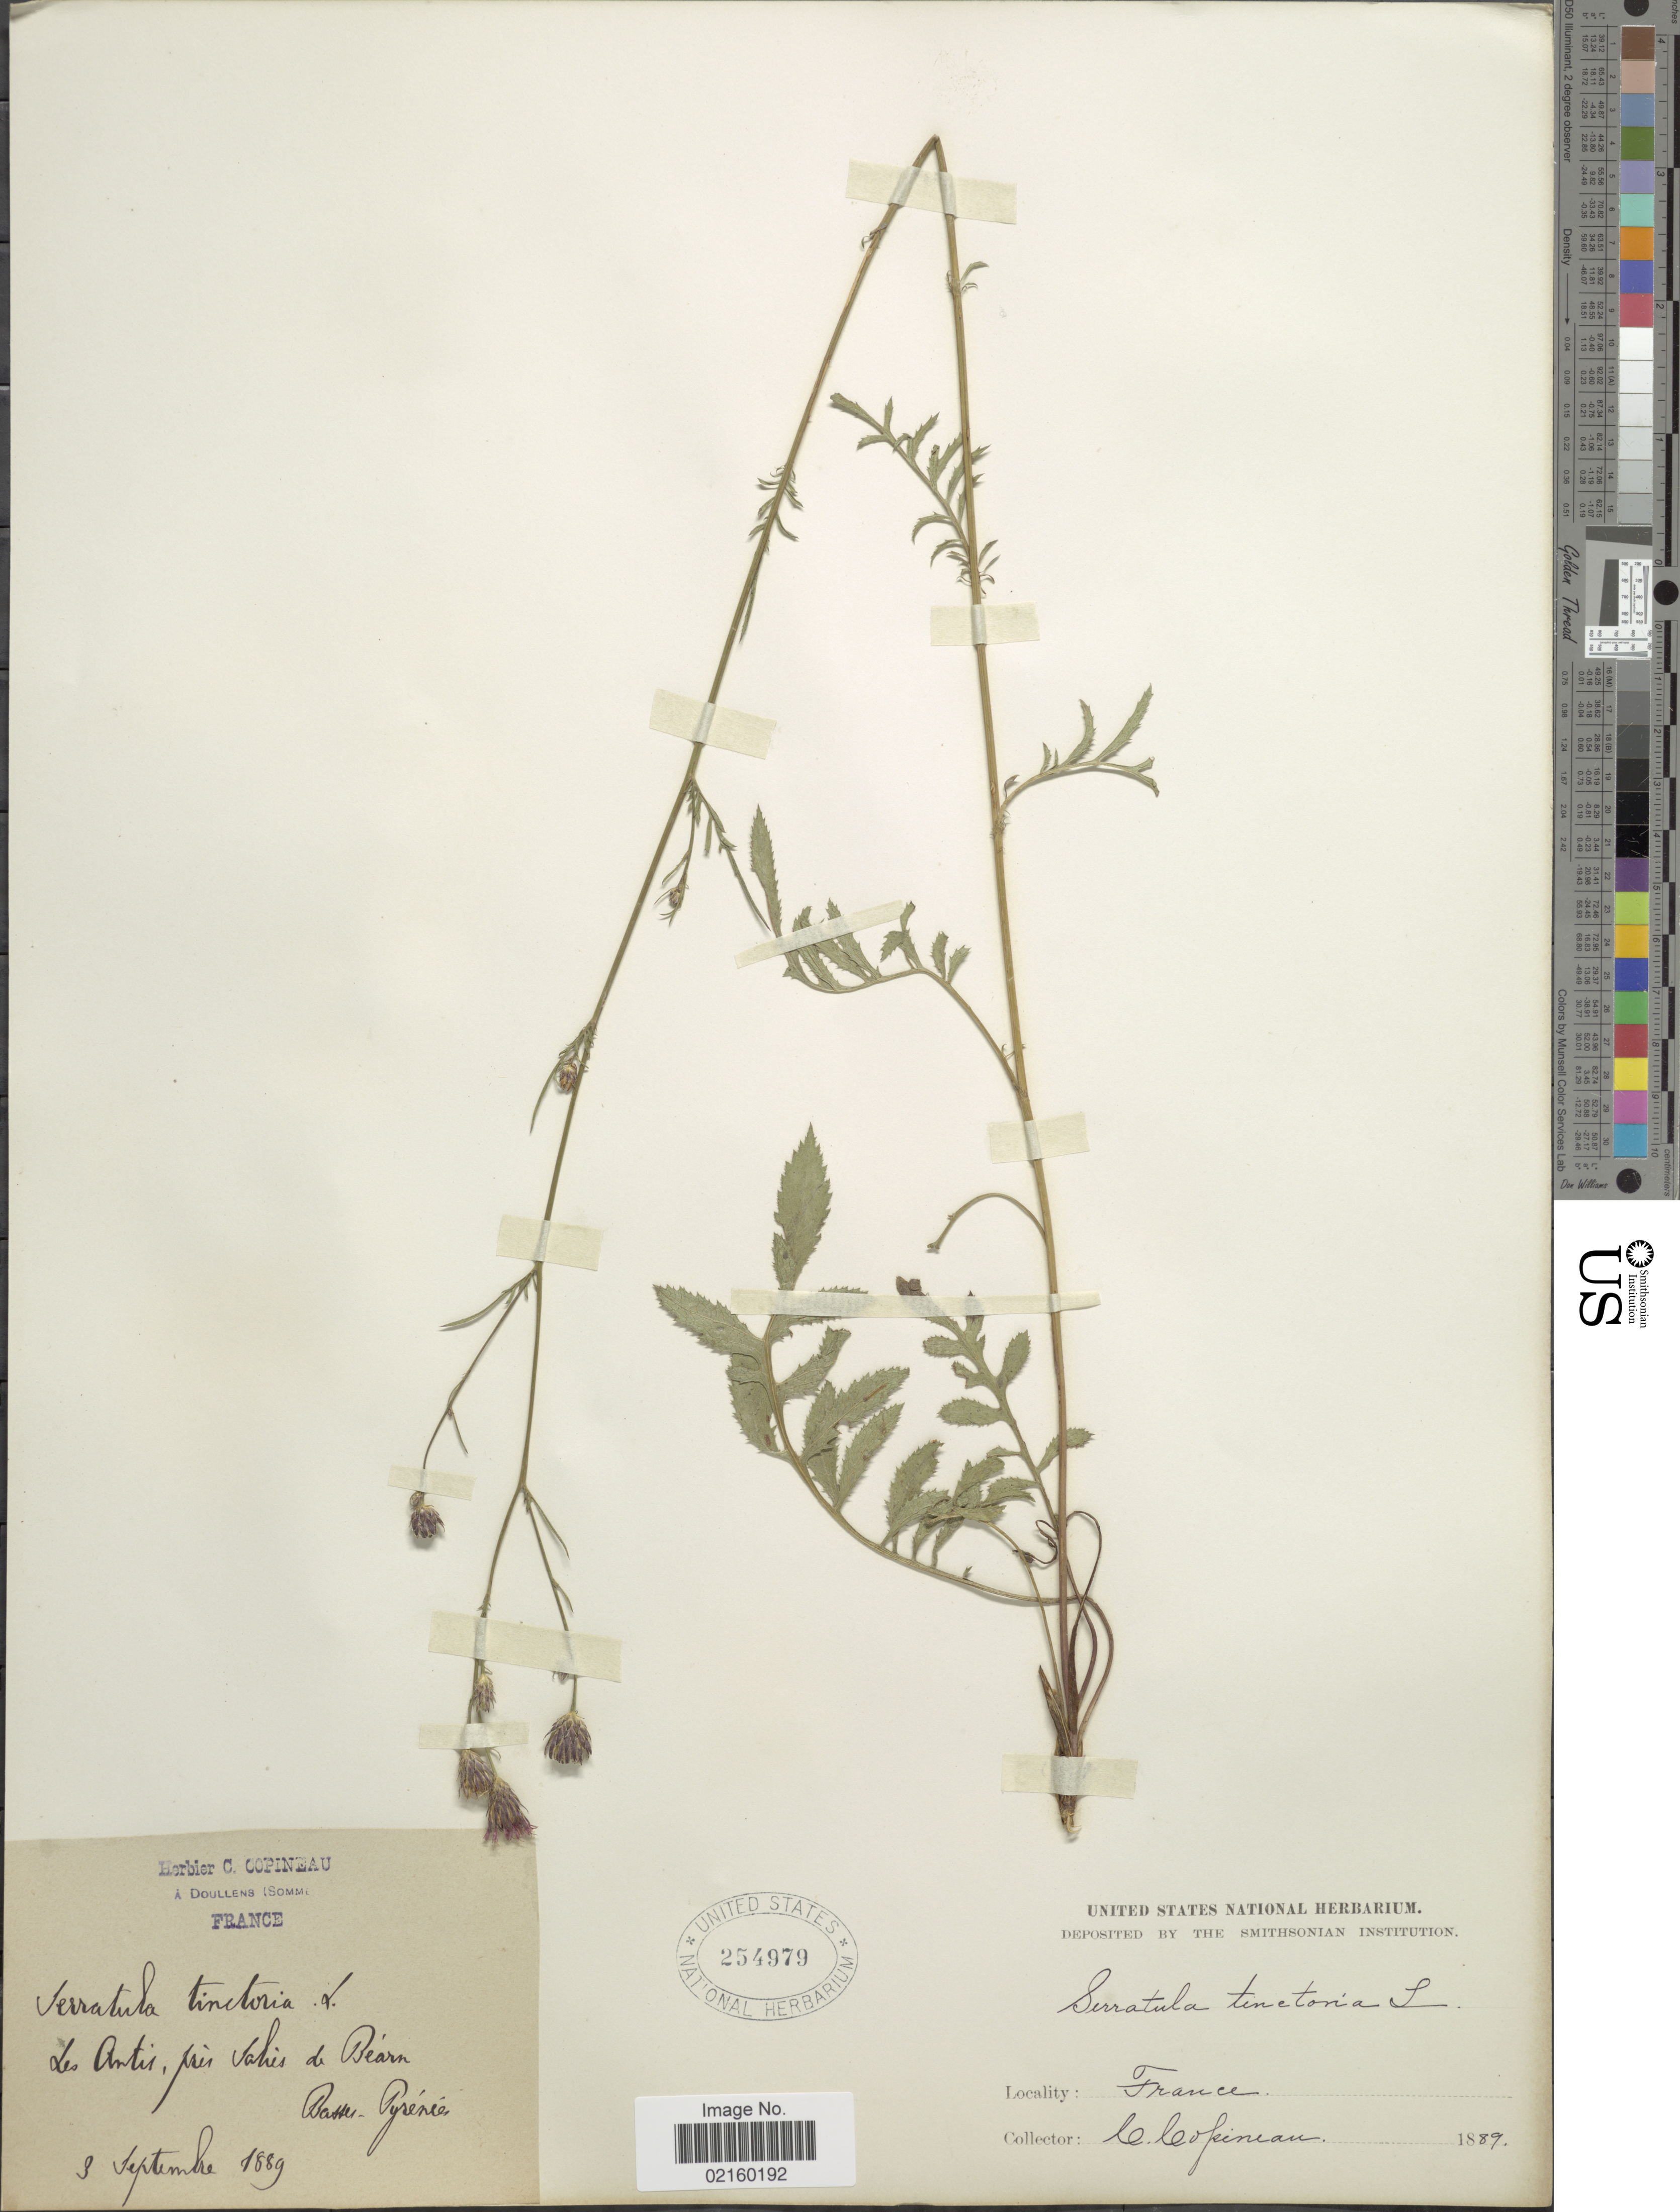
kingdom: Plantae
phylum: Tracheophyta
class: Magnoliopsida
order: Asterales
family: Asteraceae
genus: Serratula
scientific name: Serratula tinctoria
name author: L.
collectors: C. Copineau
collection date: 1889-09-03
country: France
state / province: Nouvelle-Aquitaine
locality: Les Antis [interpreted], près Salies de Béarn, Basses-Pyrénées.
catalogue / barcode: US 254979